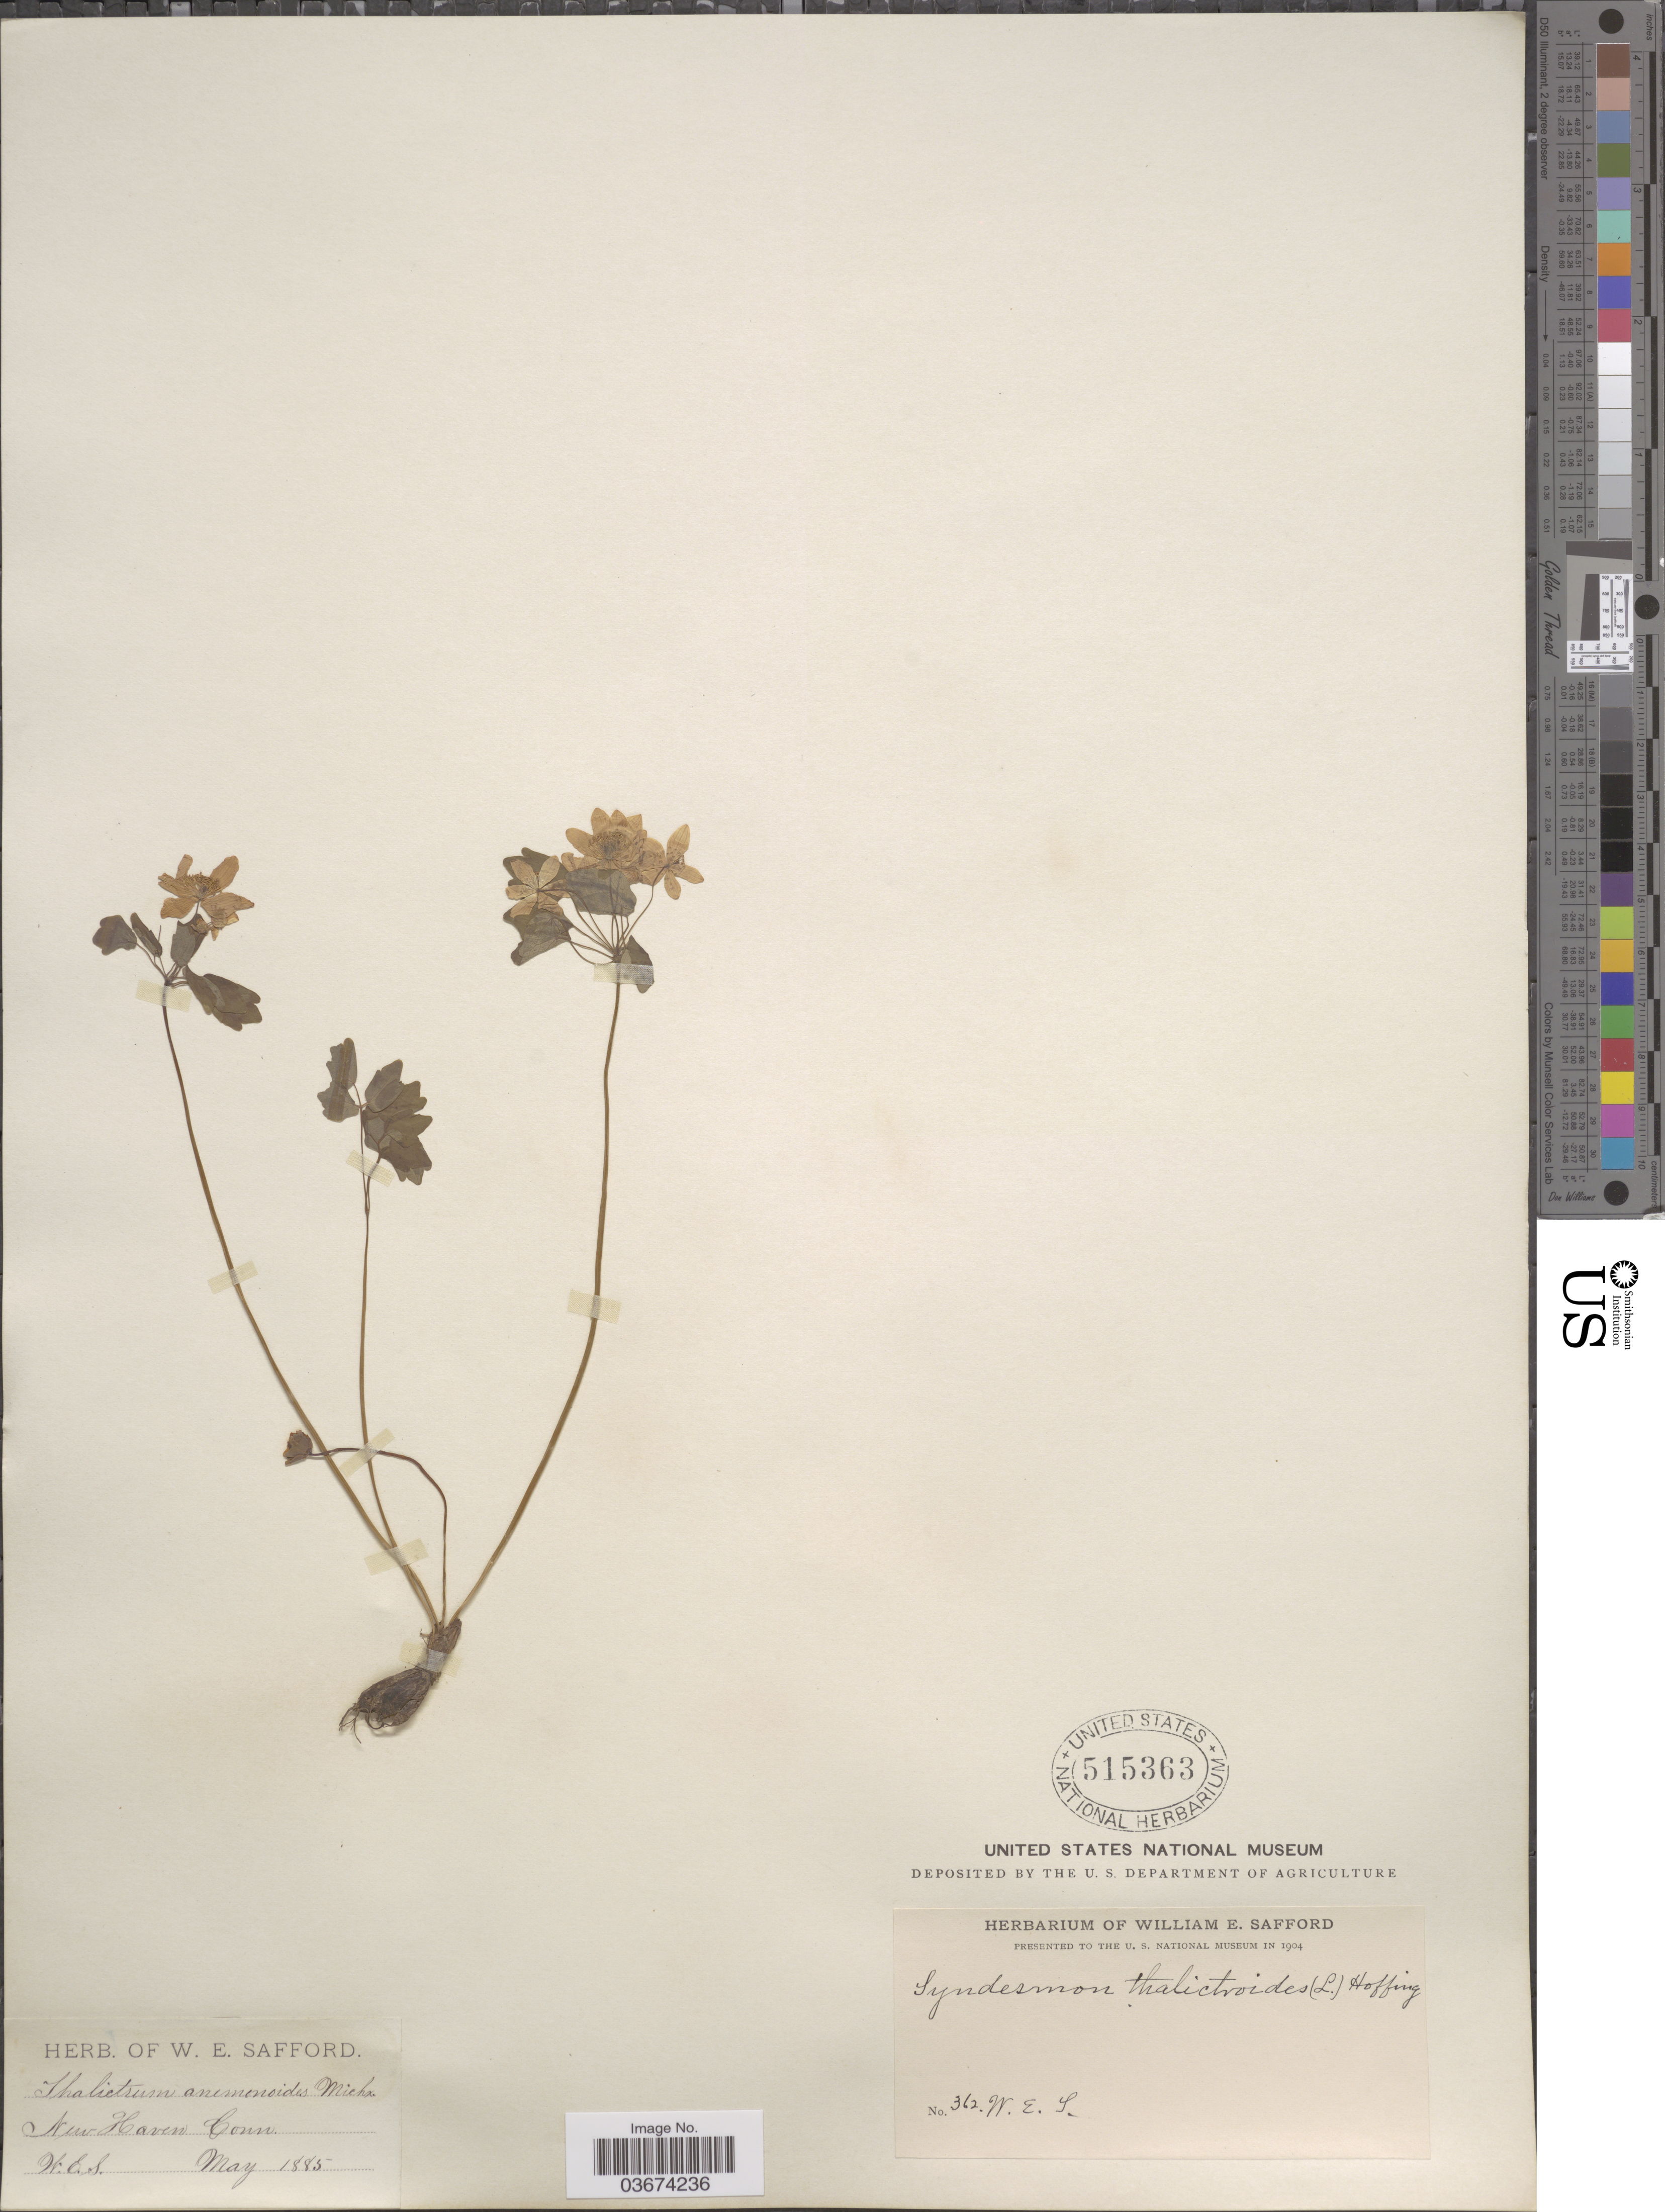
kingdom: Plantae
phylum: Tracheophyta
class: Magnoliopsida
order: Ranunculales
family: Ranunculaceae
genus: Thalictrum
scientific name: Thalictrum thalictroides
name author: (L.) A.J. Eames & B. Boivin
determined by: Strong, M. T., (US), Smithsonian Institution - National Museum of Natural History (UNITED STATES)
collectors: W. E. Safford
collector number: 362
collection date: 1885-05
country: United States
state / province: Connecticut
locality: New Haven.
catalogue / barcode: US 515363